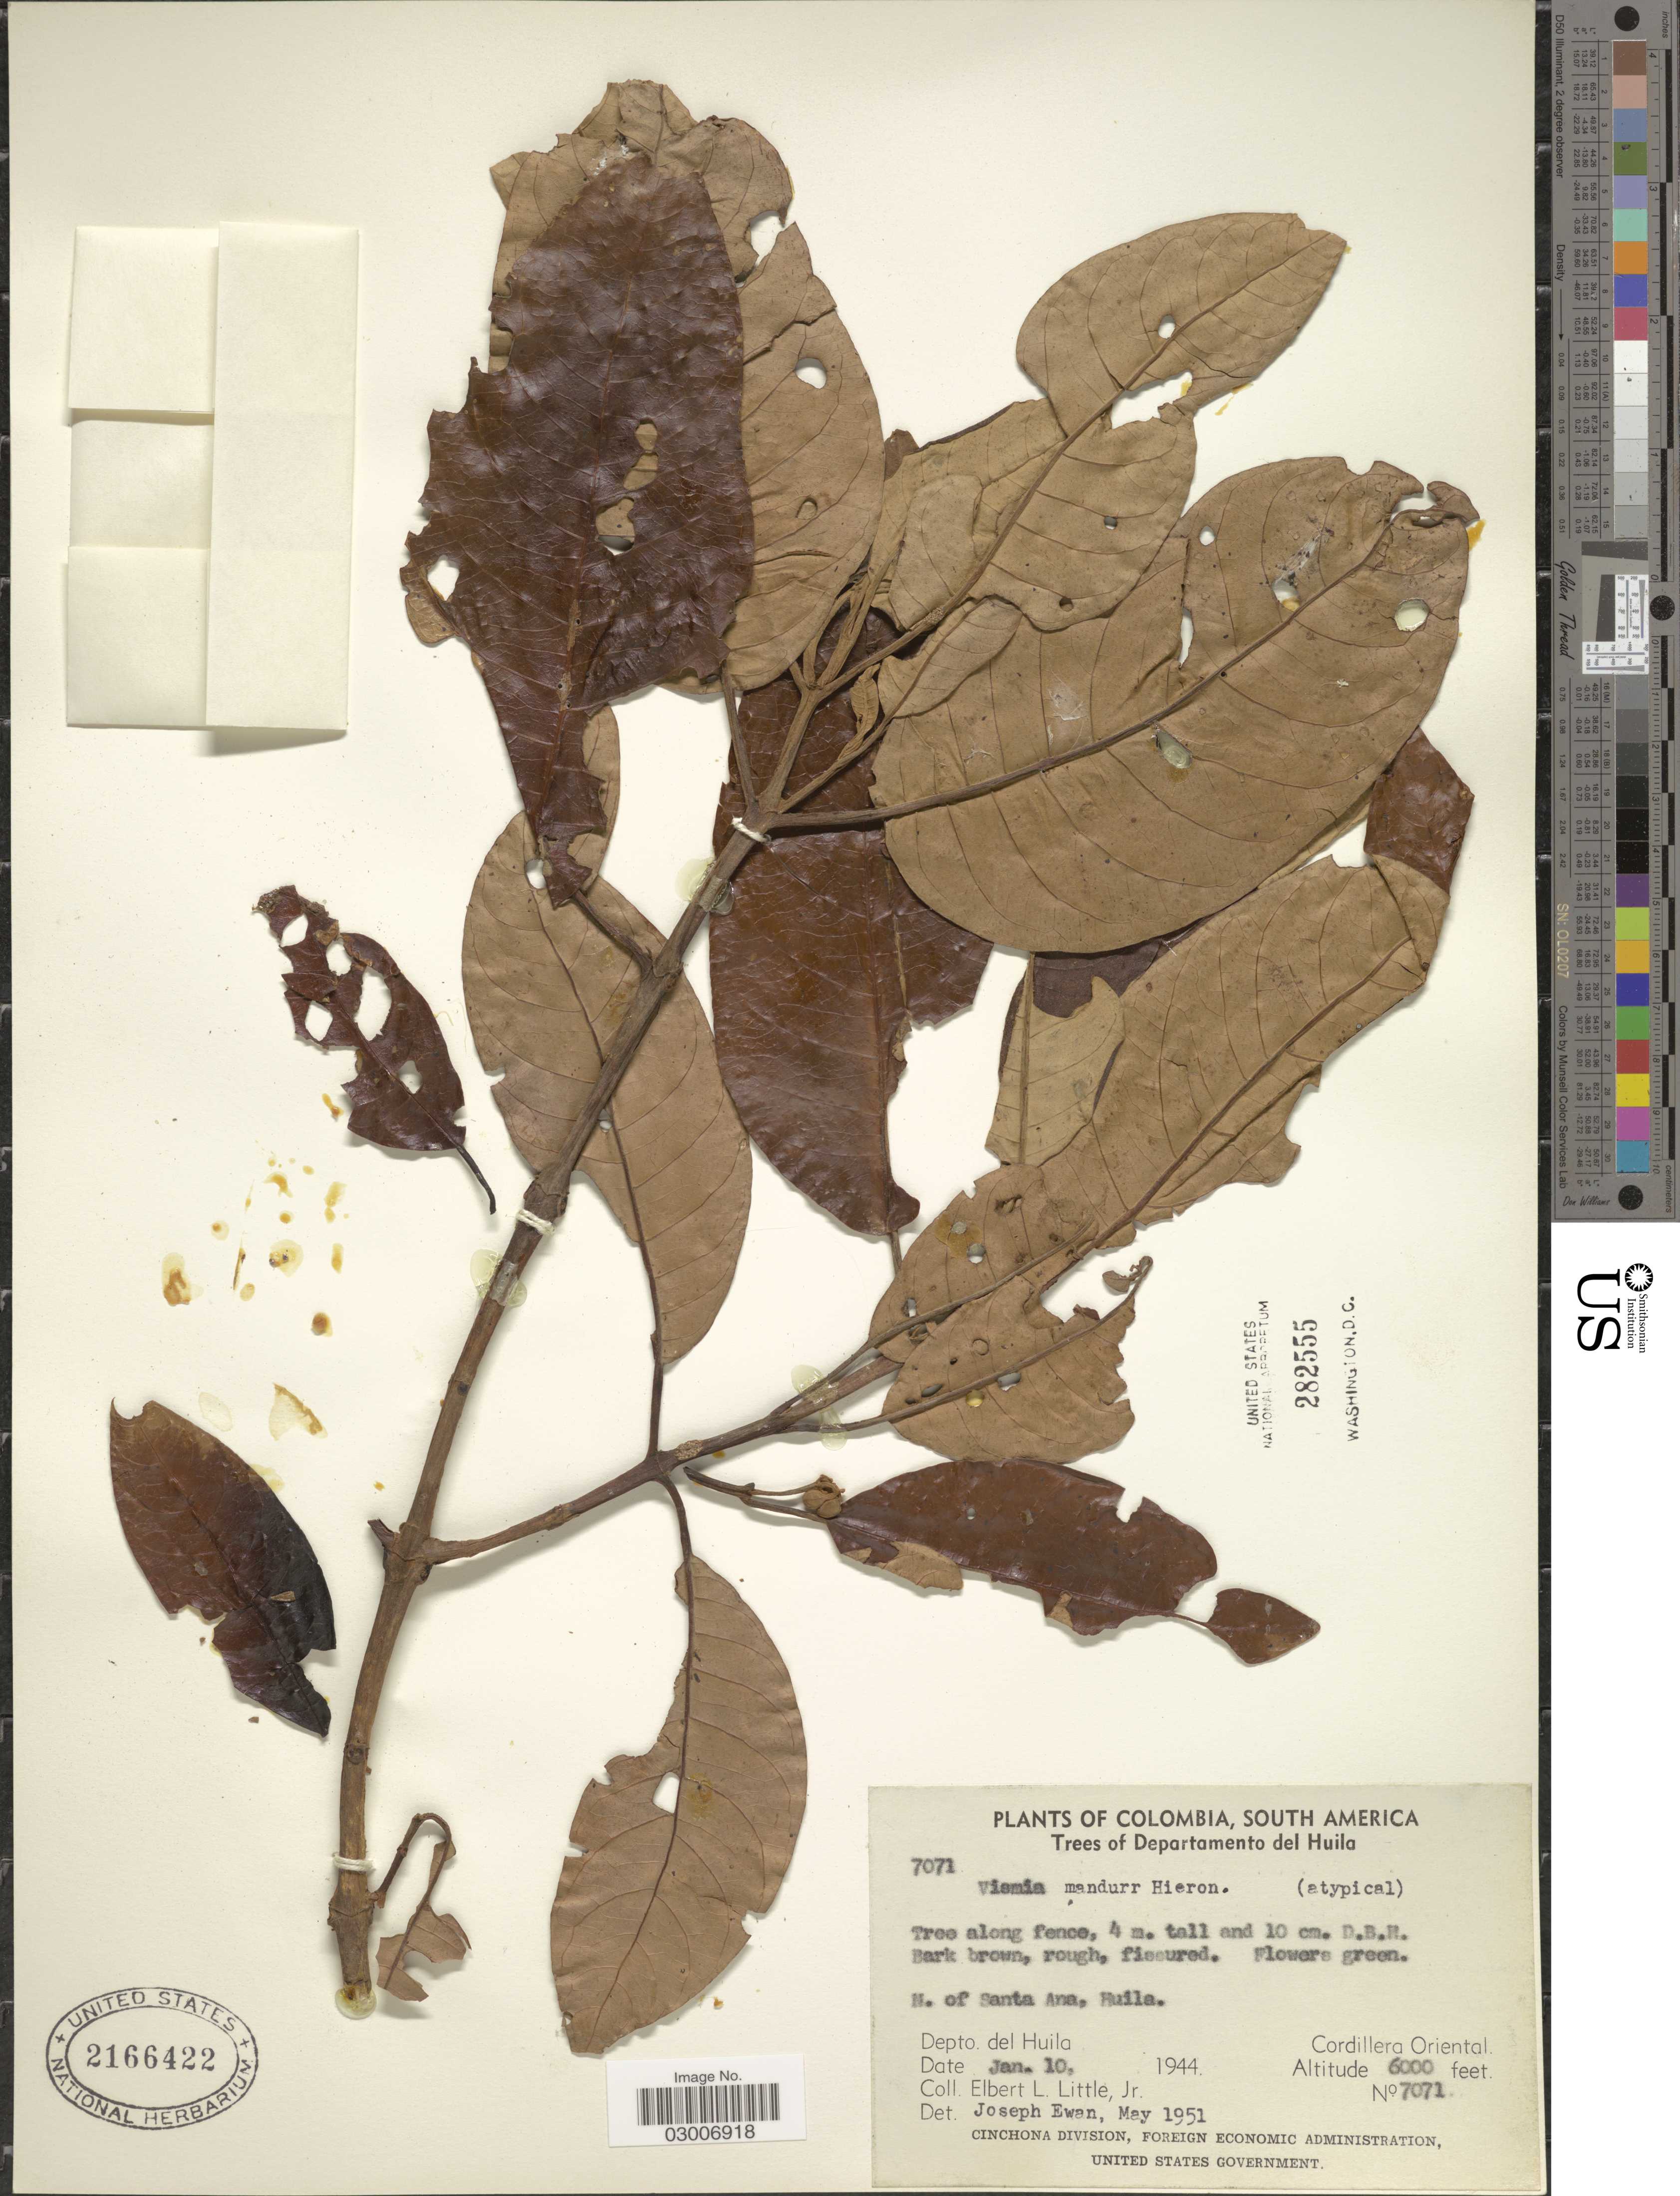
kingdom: Plantae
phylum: Tracheophyta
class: Magnoliopsida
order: Malpighiales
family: Hypericaceae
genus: Vismia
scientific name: Vismia mandurr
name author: Hieron.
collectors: E. L. Little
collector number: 7071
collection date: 1944-01-10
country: Colombia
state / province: Huila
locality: N. of Santa Ana, Huila. Depto. del Huila. Cordillera Oriental.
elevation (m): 1829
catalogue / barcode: US 2166422